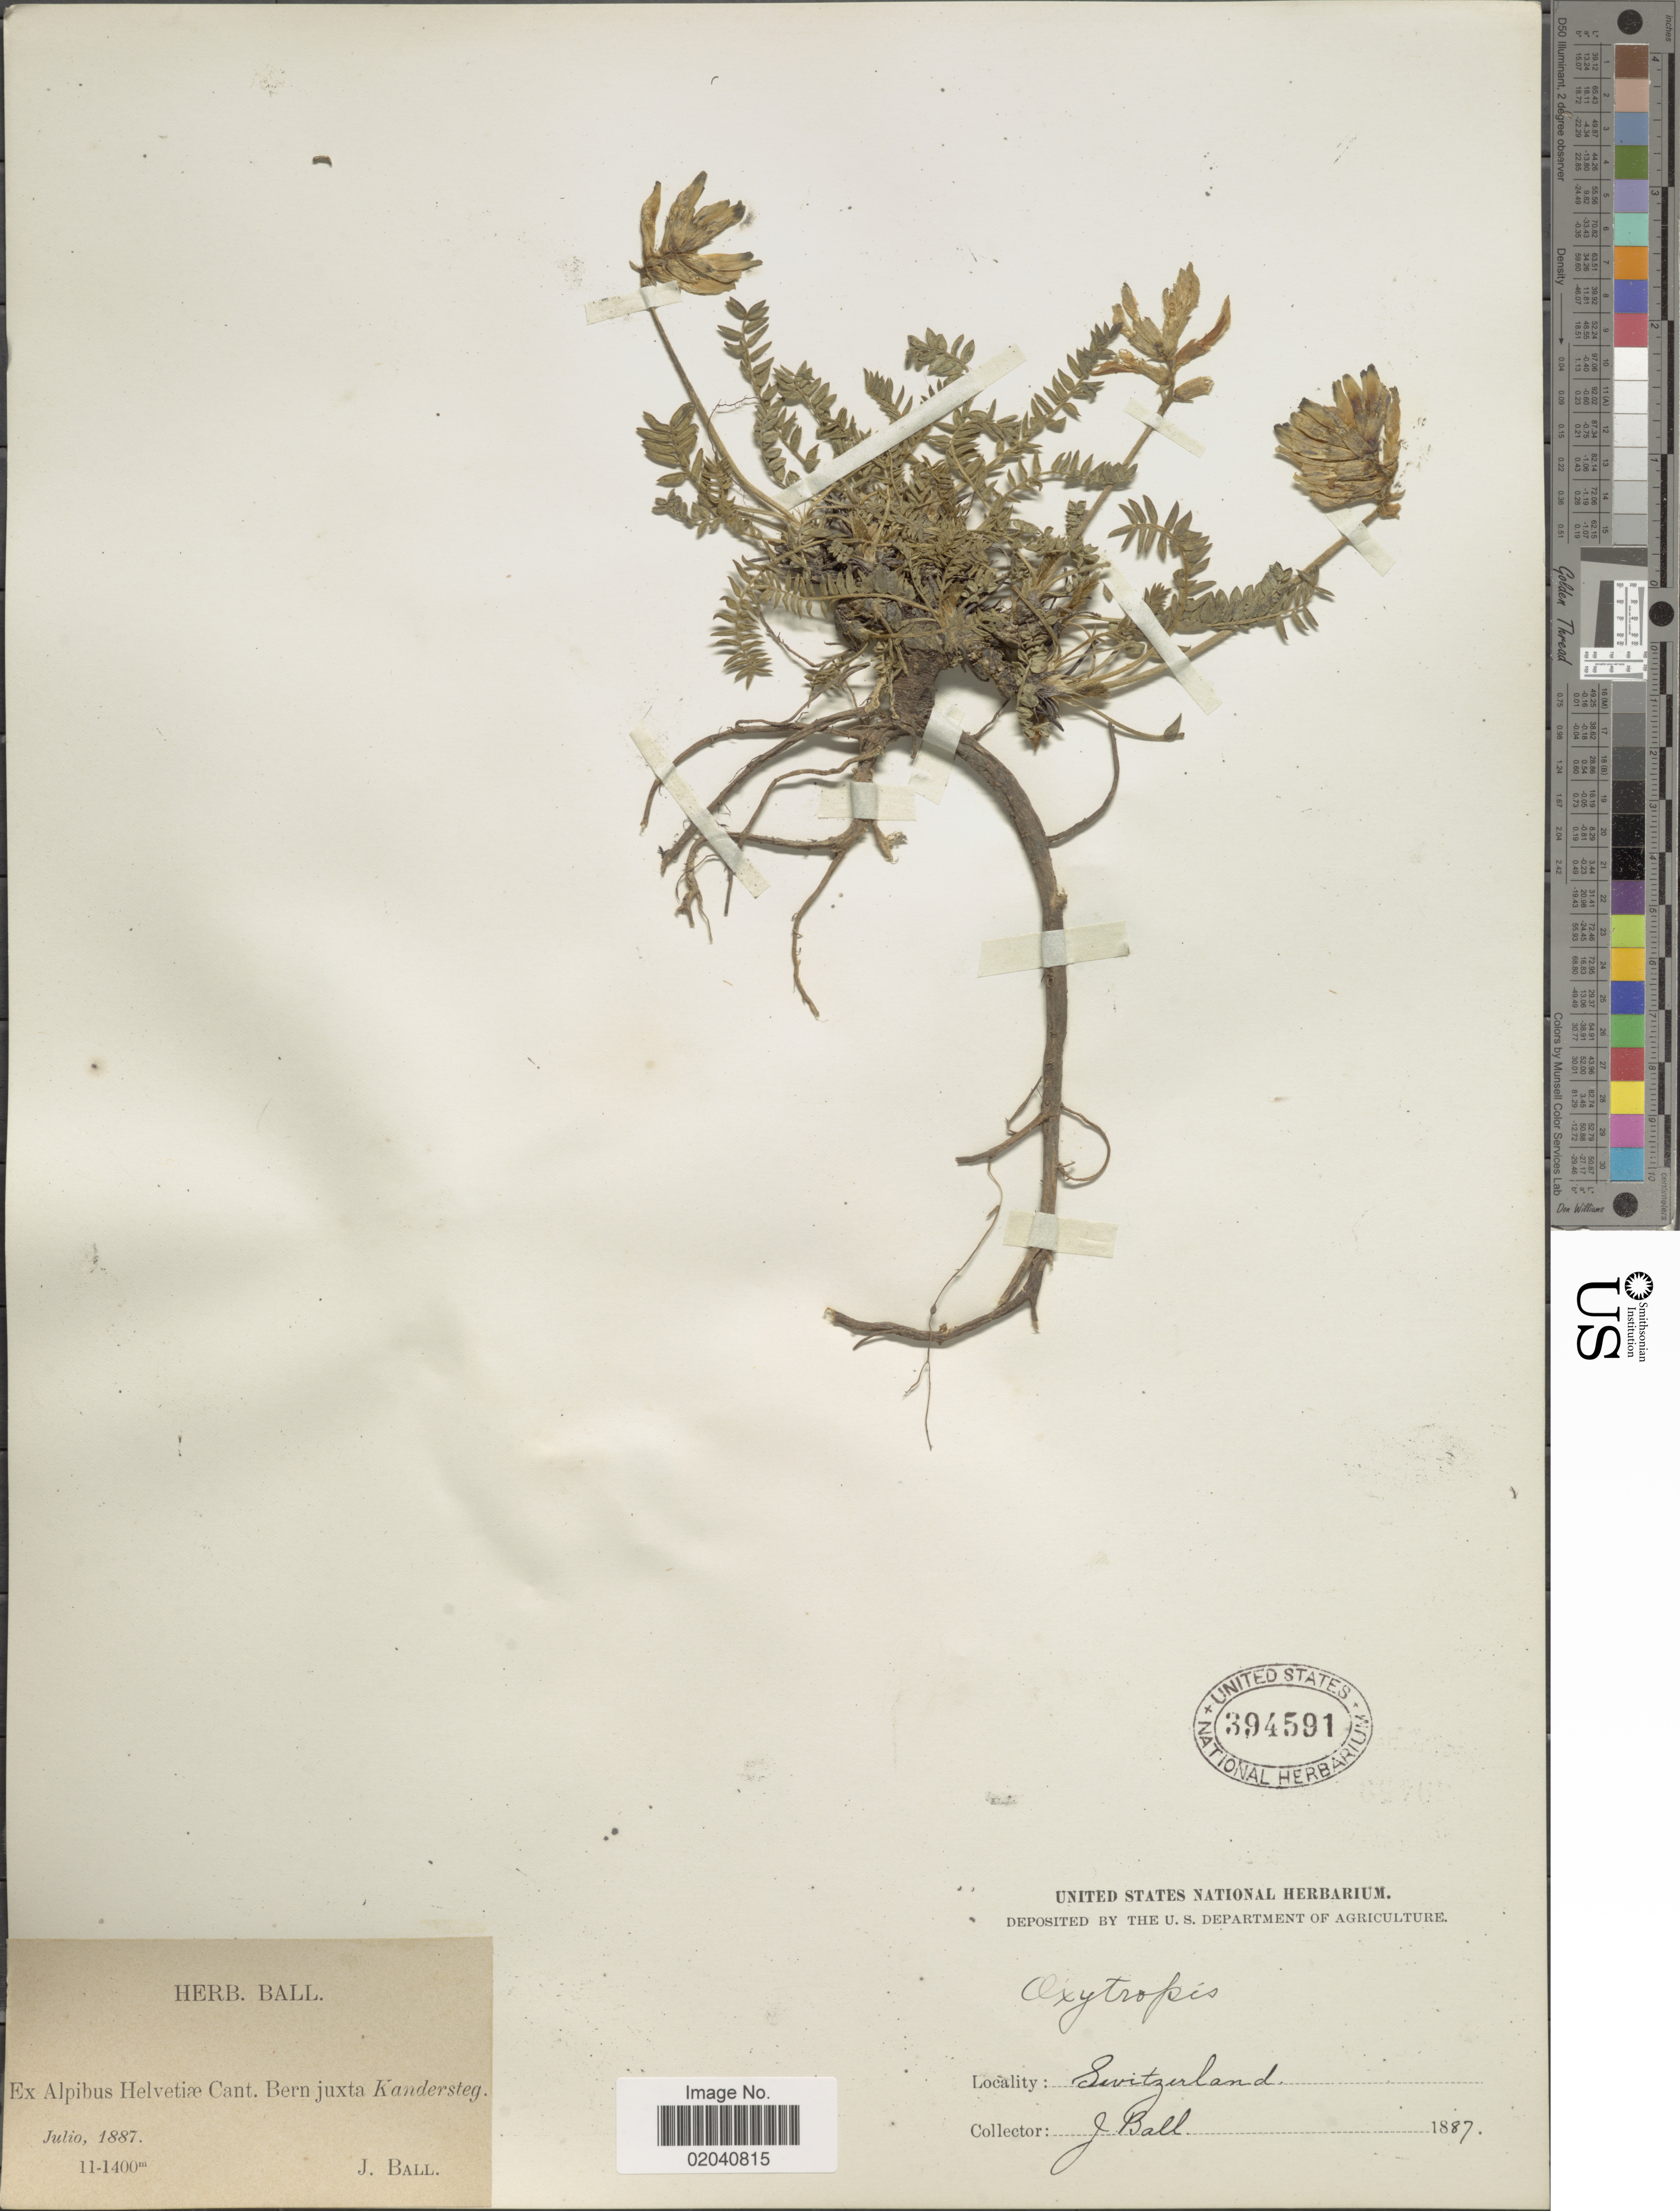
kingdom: Plantae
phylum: Tracheophyta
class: Magnoliopsida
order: Fabales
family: Fabaceae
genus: Oxytropis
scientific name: Oxytropis sp.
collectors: J. Ball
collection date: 1887-07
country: Switzerland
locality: Alpibus Helvetiæ Cant. Bern juxta Kandersteg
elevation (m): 1100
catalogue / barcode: US 394591